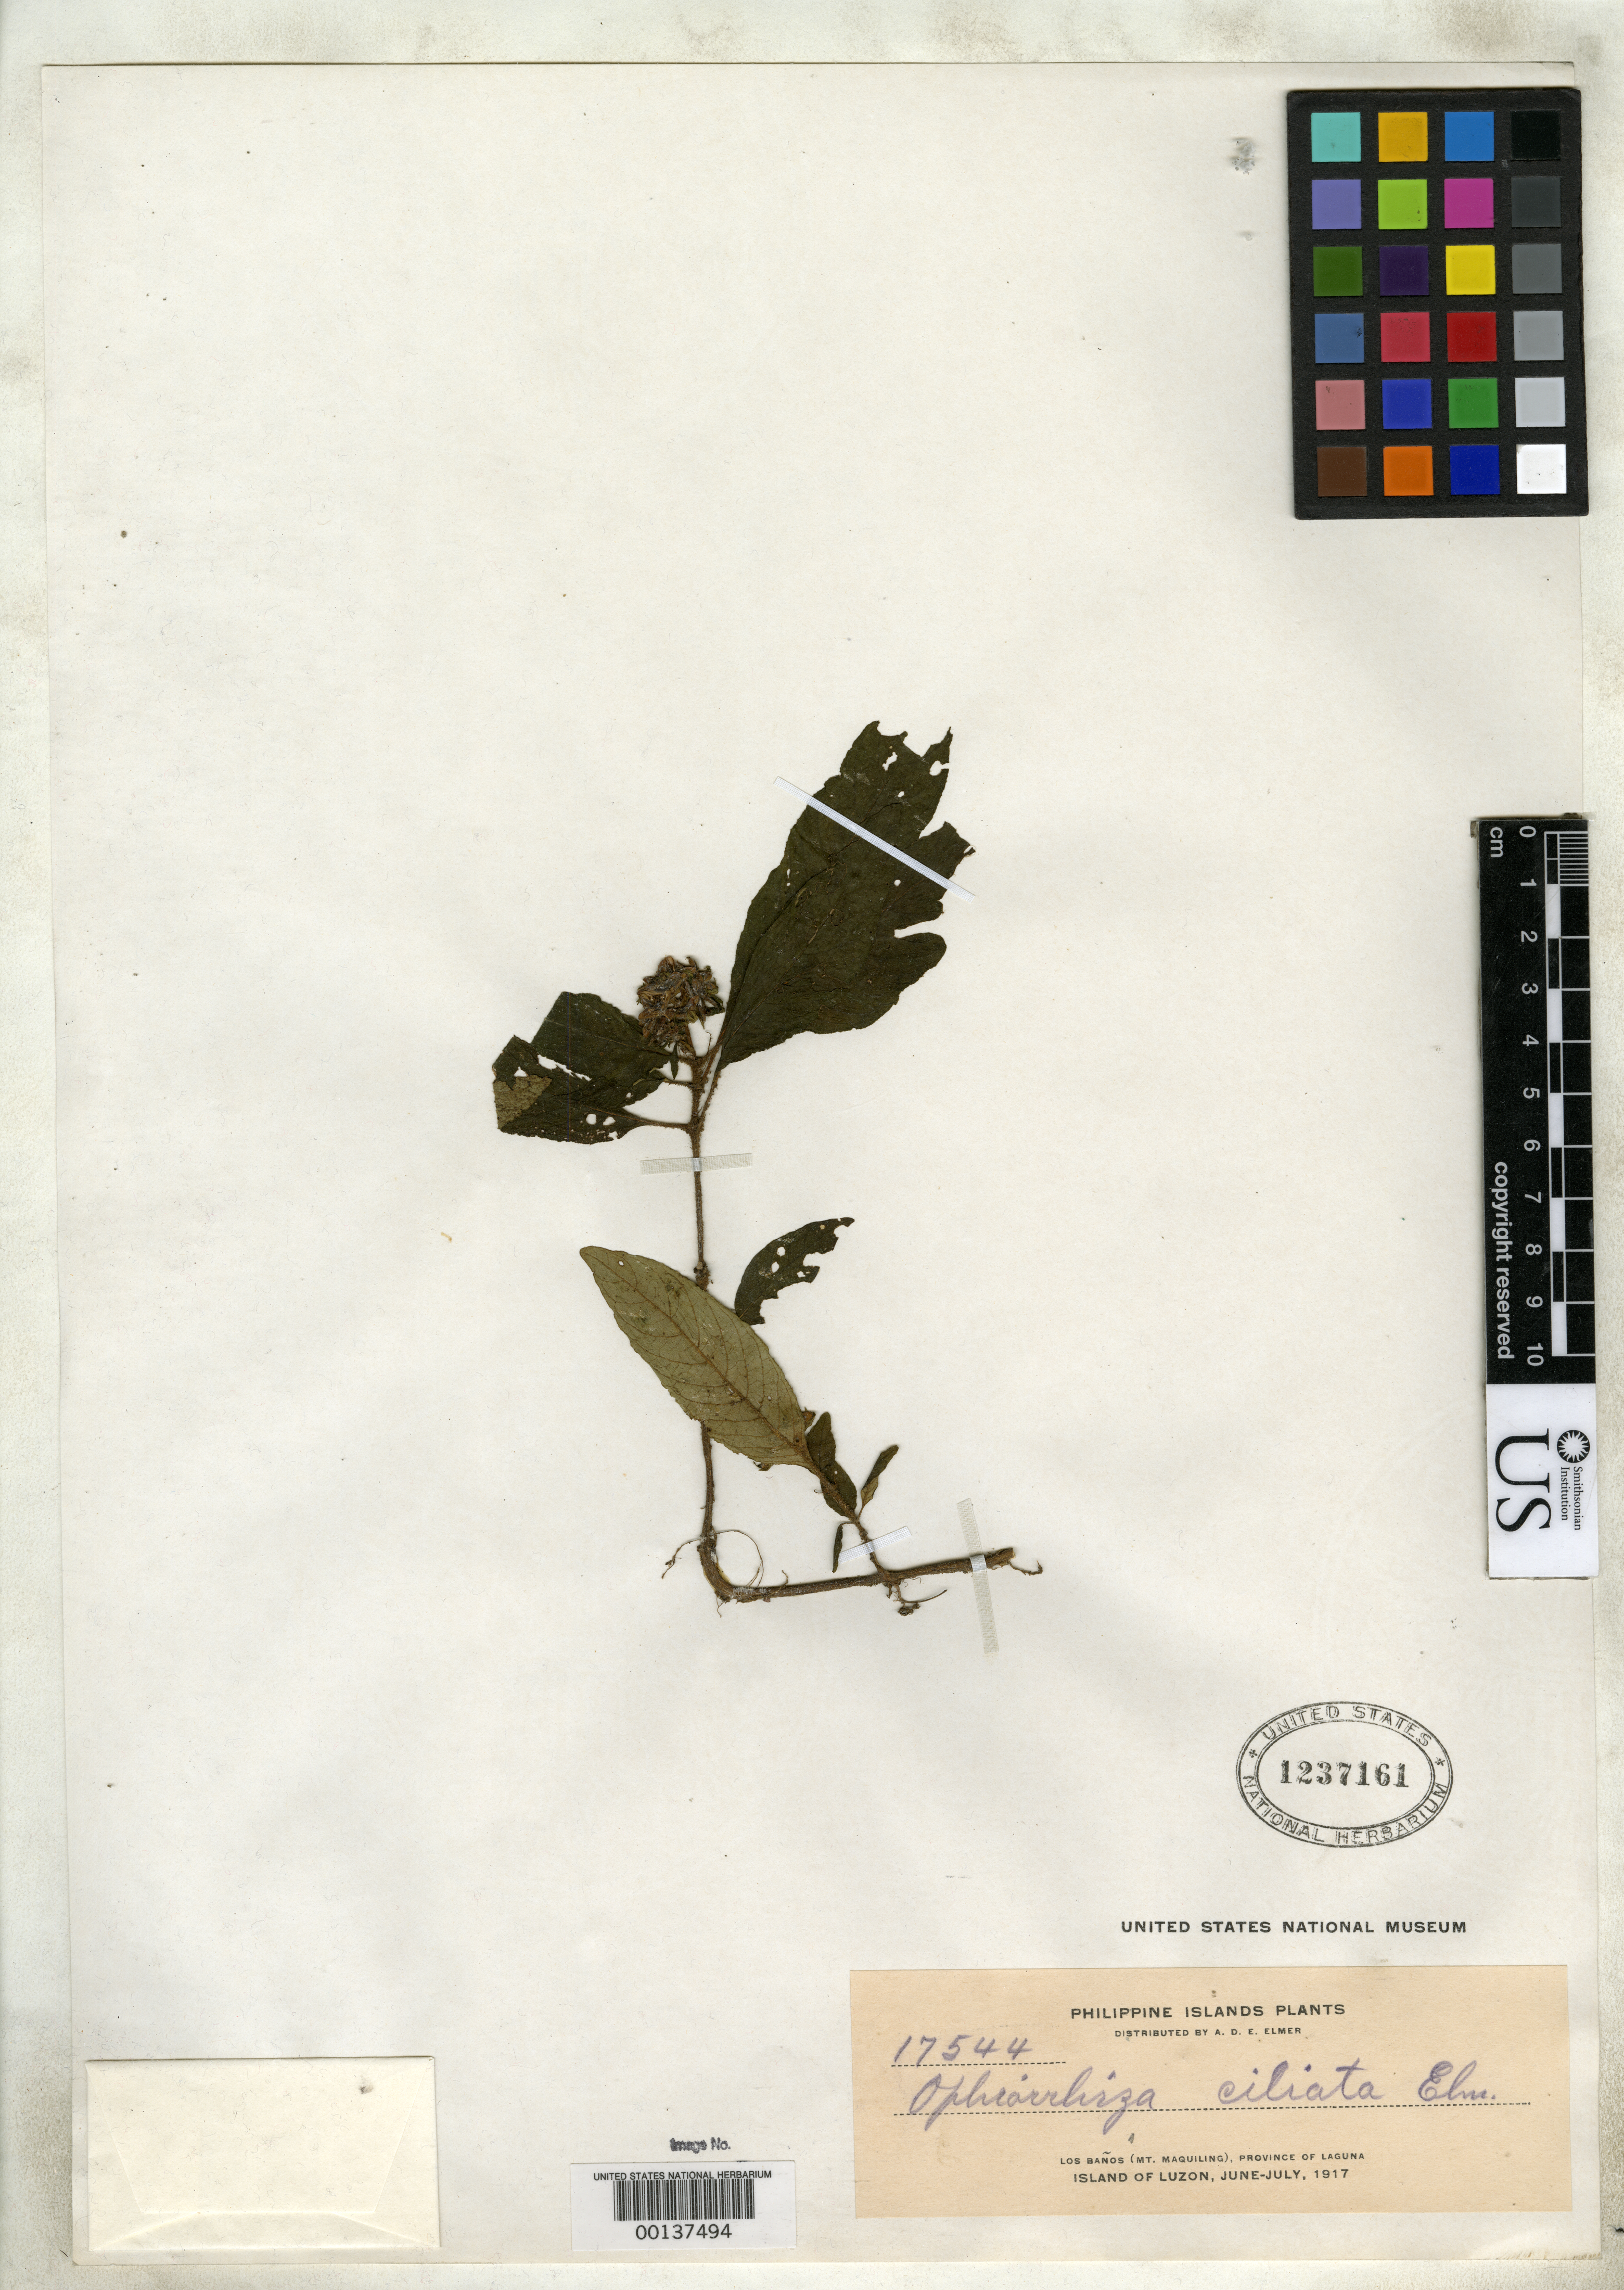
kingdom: Plantae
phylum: Tracheophyta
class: Magnoliopsida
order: Gentianales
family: Rubiaceae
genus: Ophiorrhiza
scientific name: Ophiorrhiza ciliata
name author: Elmer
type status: Isotype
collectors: A. D. E. Elmer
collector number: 17544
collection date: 1917-06/1917-07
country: Philippines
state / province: Calabarzon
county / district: Laguna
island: Luzon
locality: Los Baños (Mt. Maquiling), Province of Laguna, Luzon.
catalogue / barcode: US 1237161